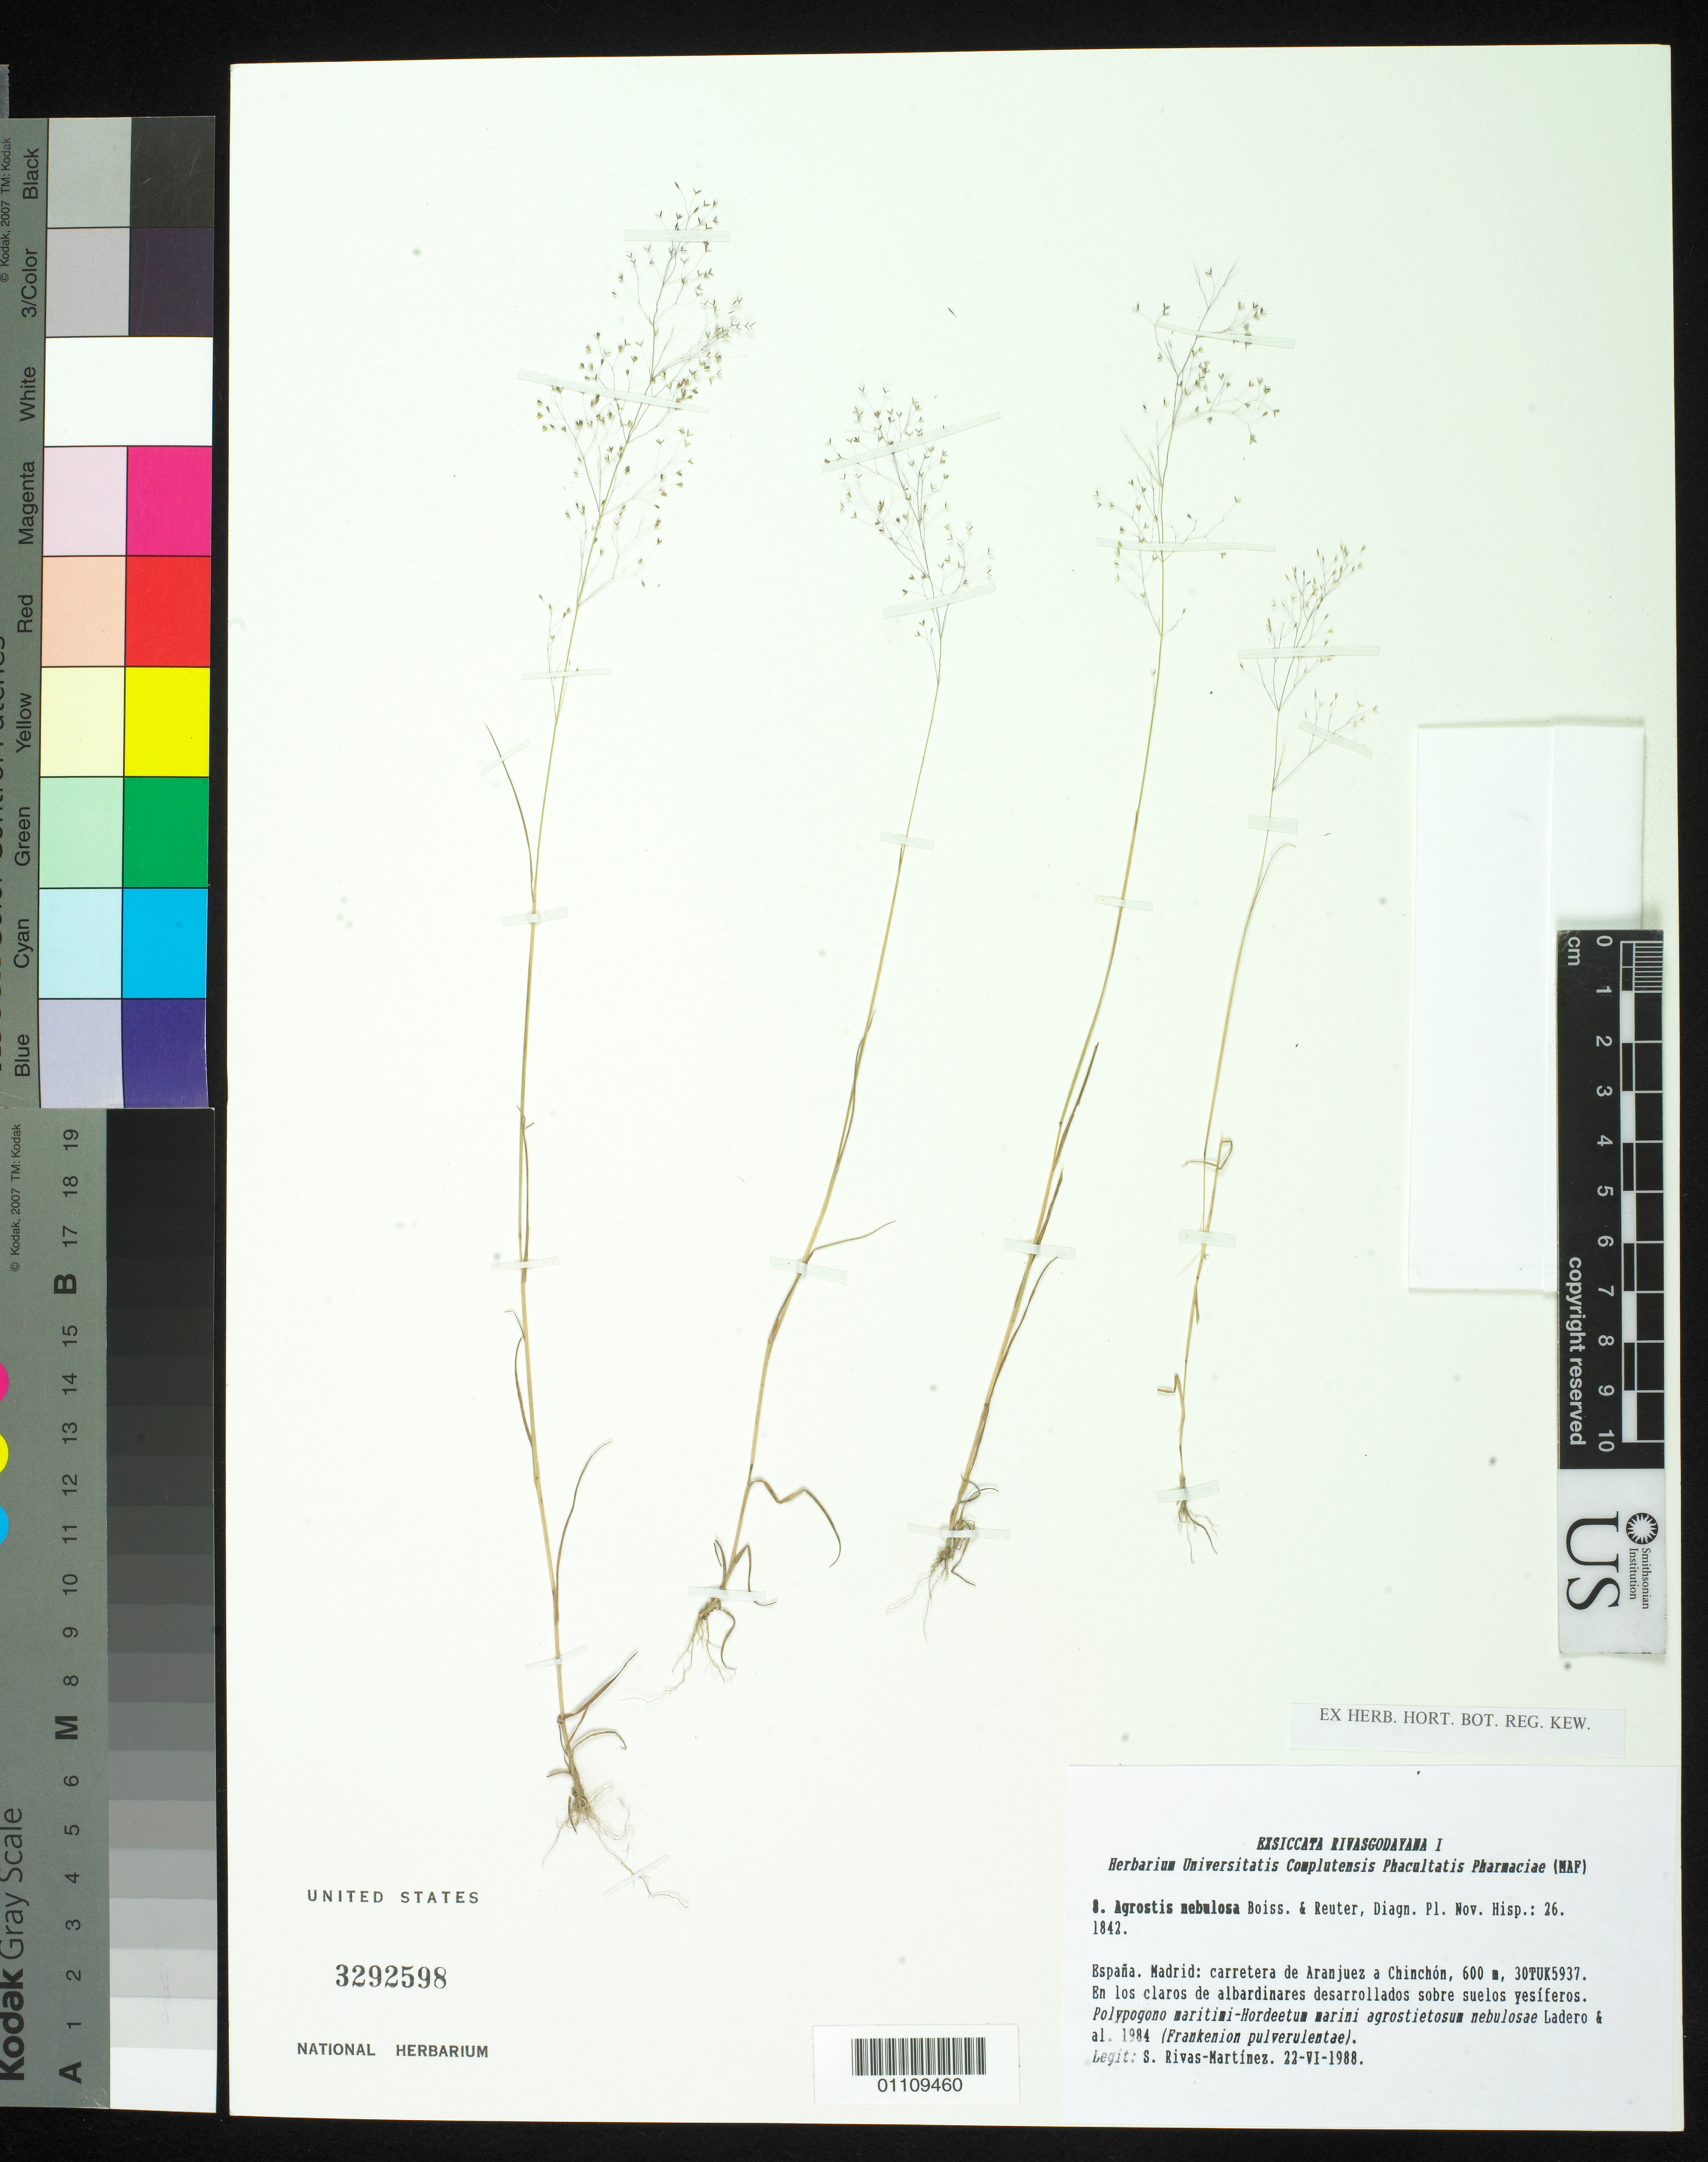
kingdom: Plantae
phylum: Tracheophyta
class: Liliopsida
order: Poales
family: Poaceae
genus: Agrostis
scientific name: Agrostis nebulosa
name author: Boiss. & Reut.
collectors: S. Rivas Martinez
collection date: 1988-06-22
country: Spain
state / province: Madrid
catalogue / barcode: US 3292598